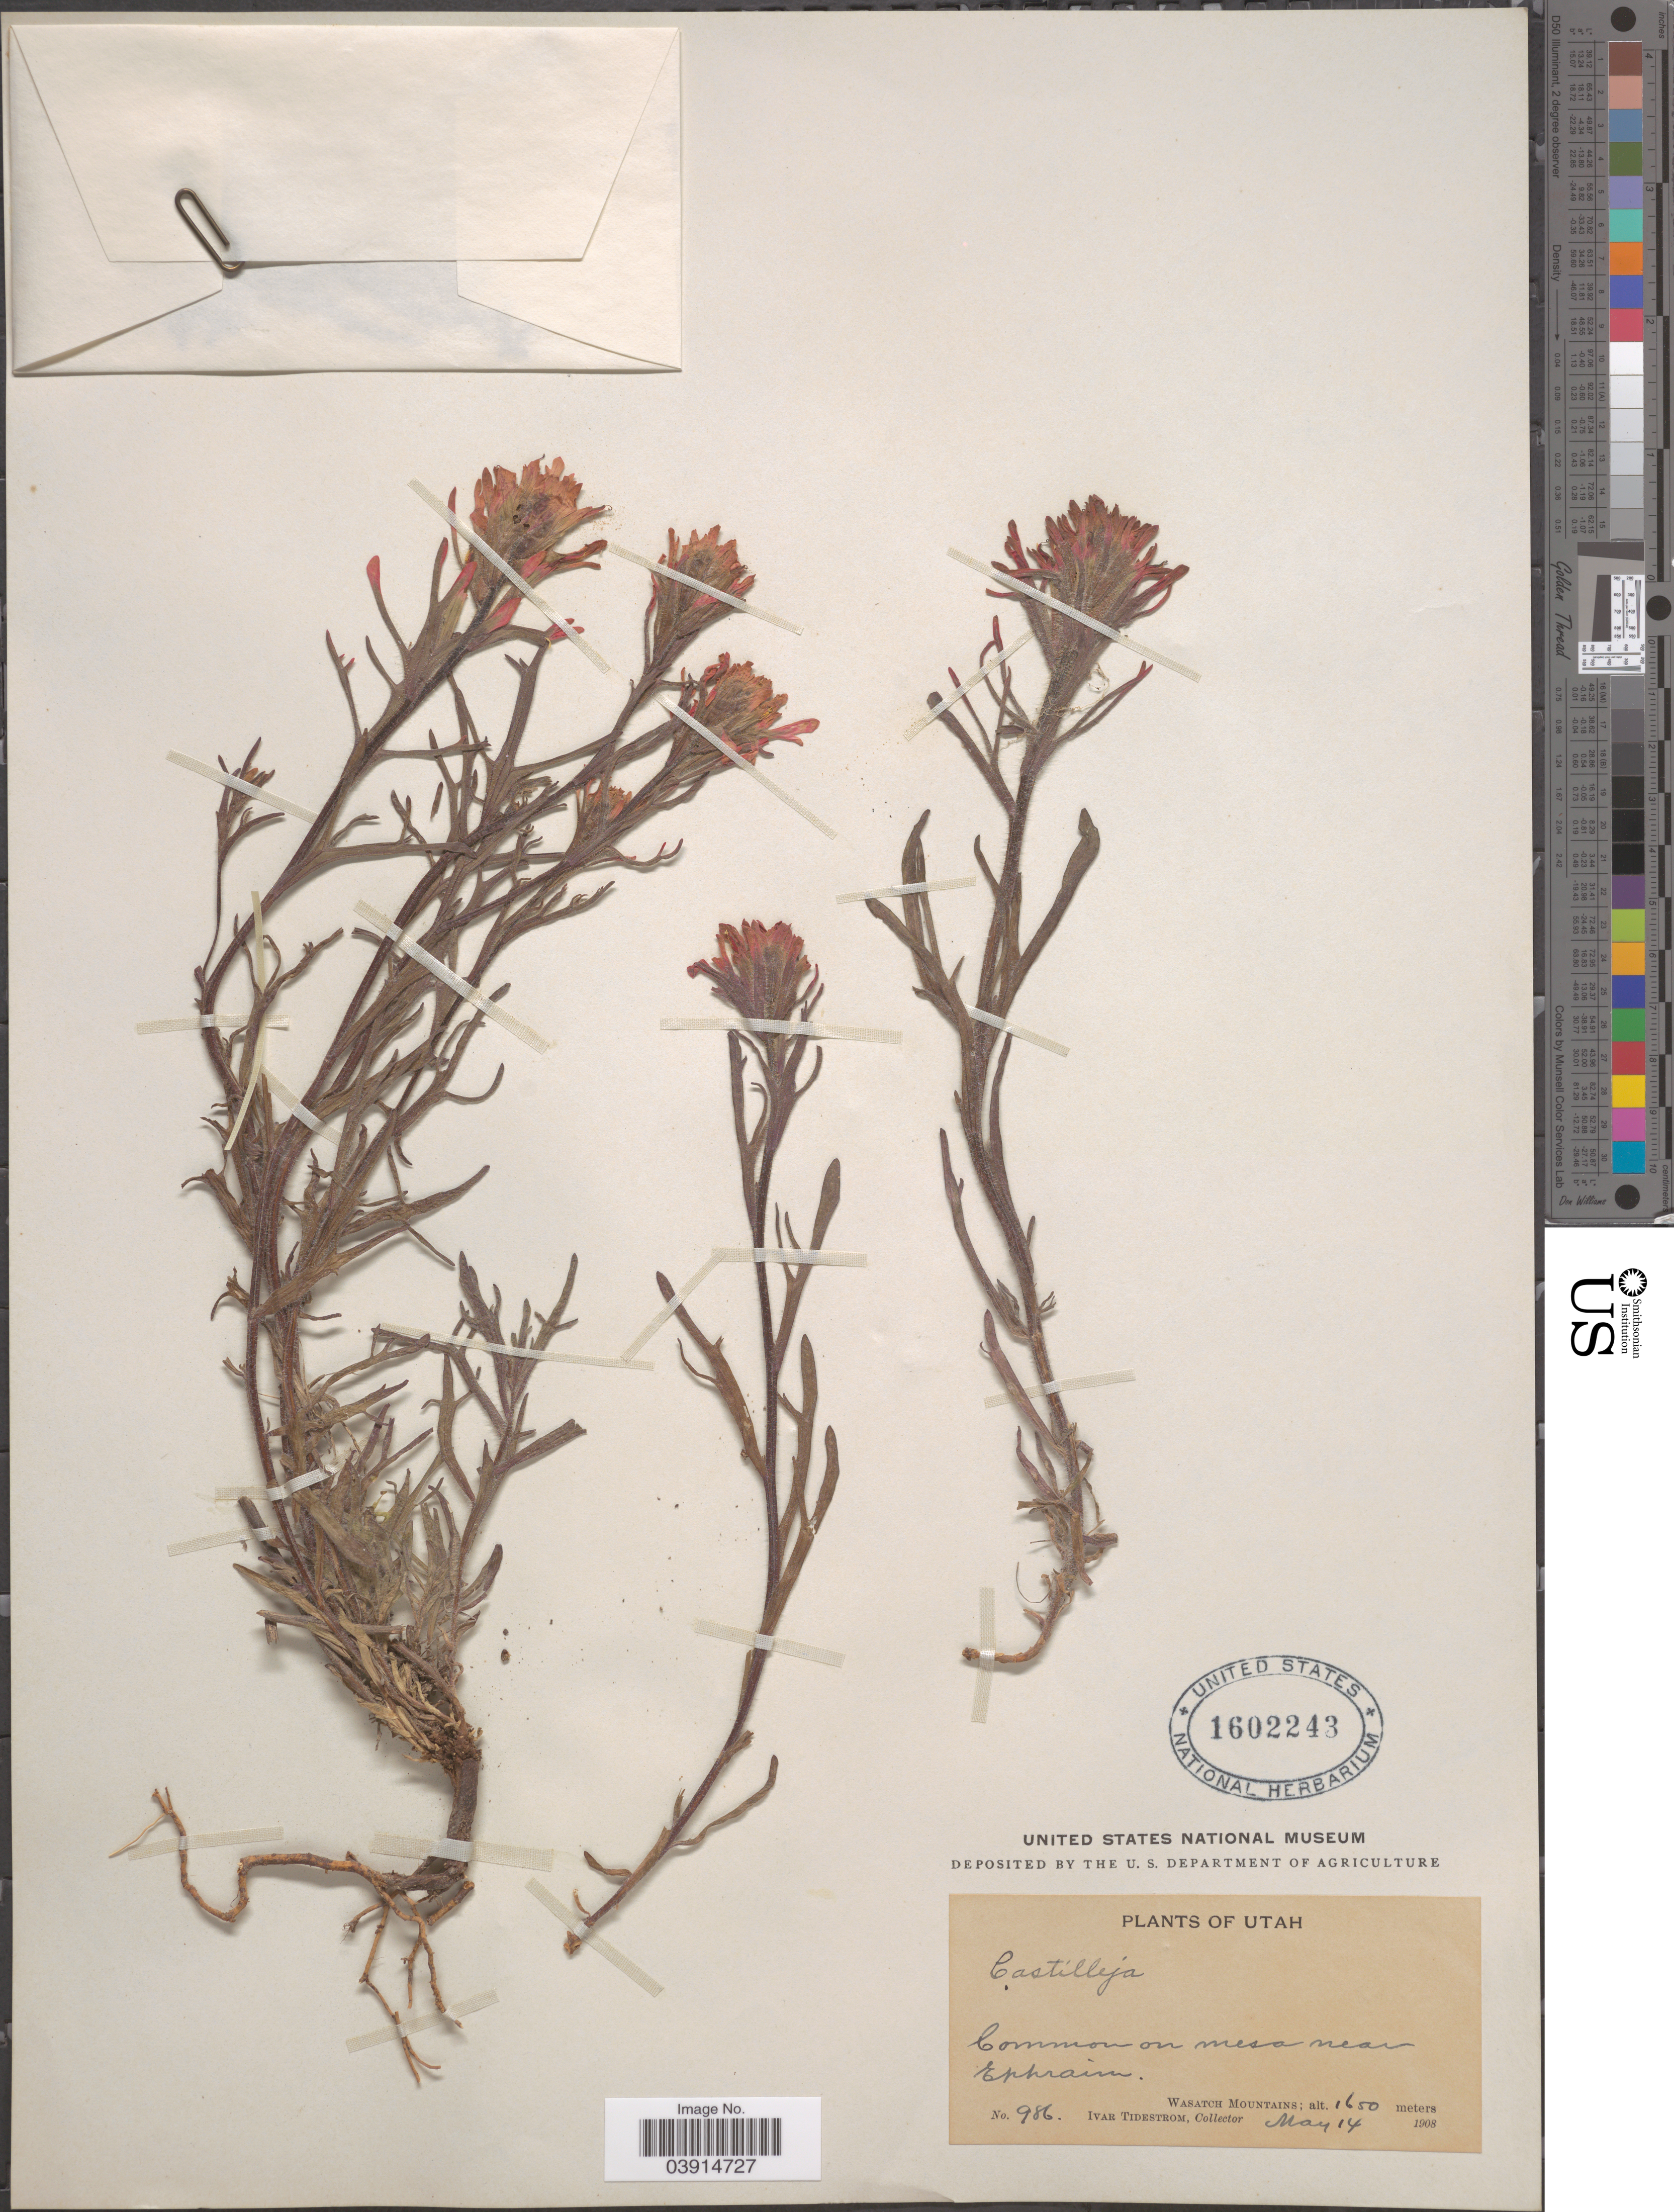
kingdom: Plantae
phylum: Tracheophyta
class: Magnoliopsida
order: Lamiales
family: Orobanchaceae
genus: Castilleja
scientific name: Castilleja sp.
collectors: I. F. Tidestrom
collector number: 986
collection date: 1908-05-14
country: United States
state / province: Utah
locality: Common on mesa near Ephraim. Wasatch Mountains.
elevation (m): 1650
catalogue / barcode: US 1602243